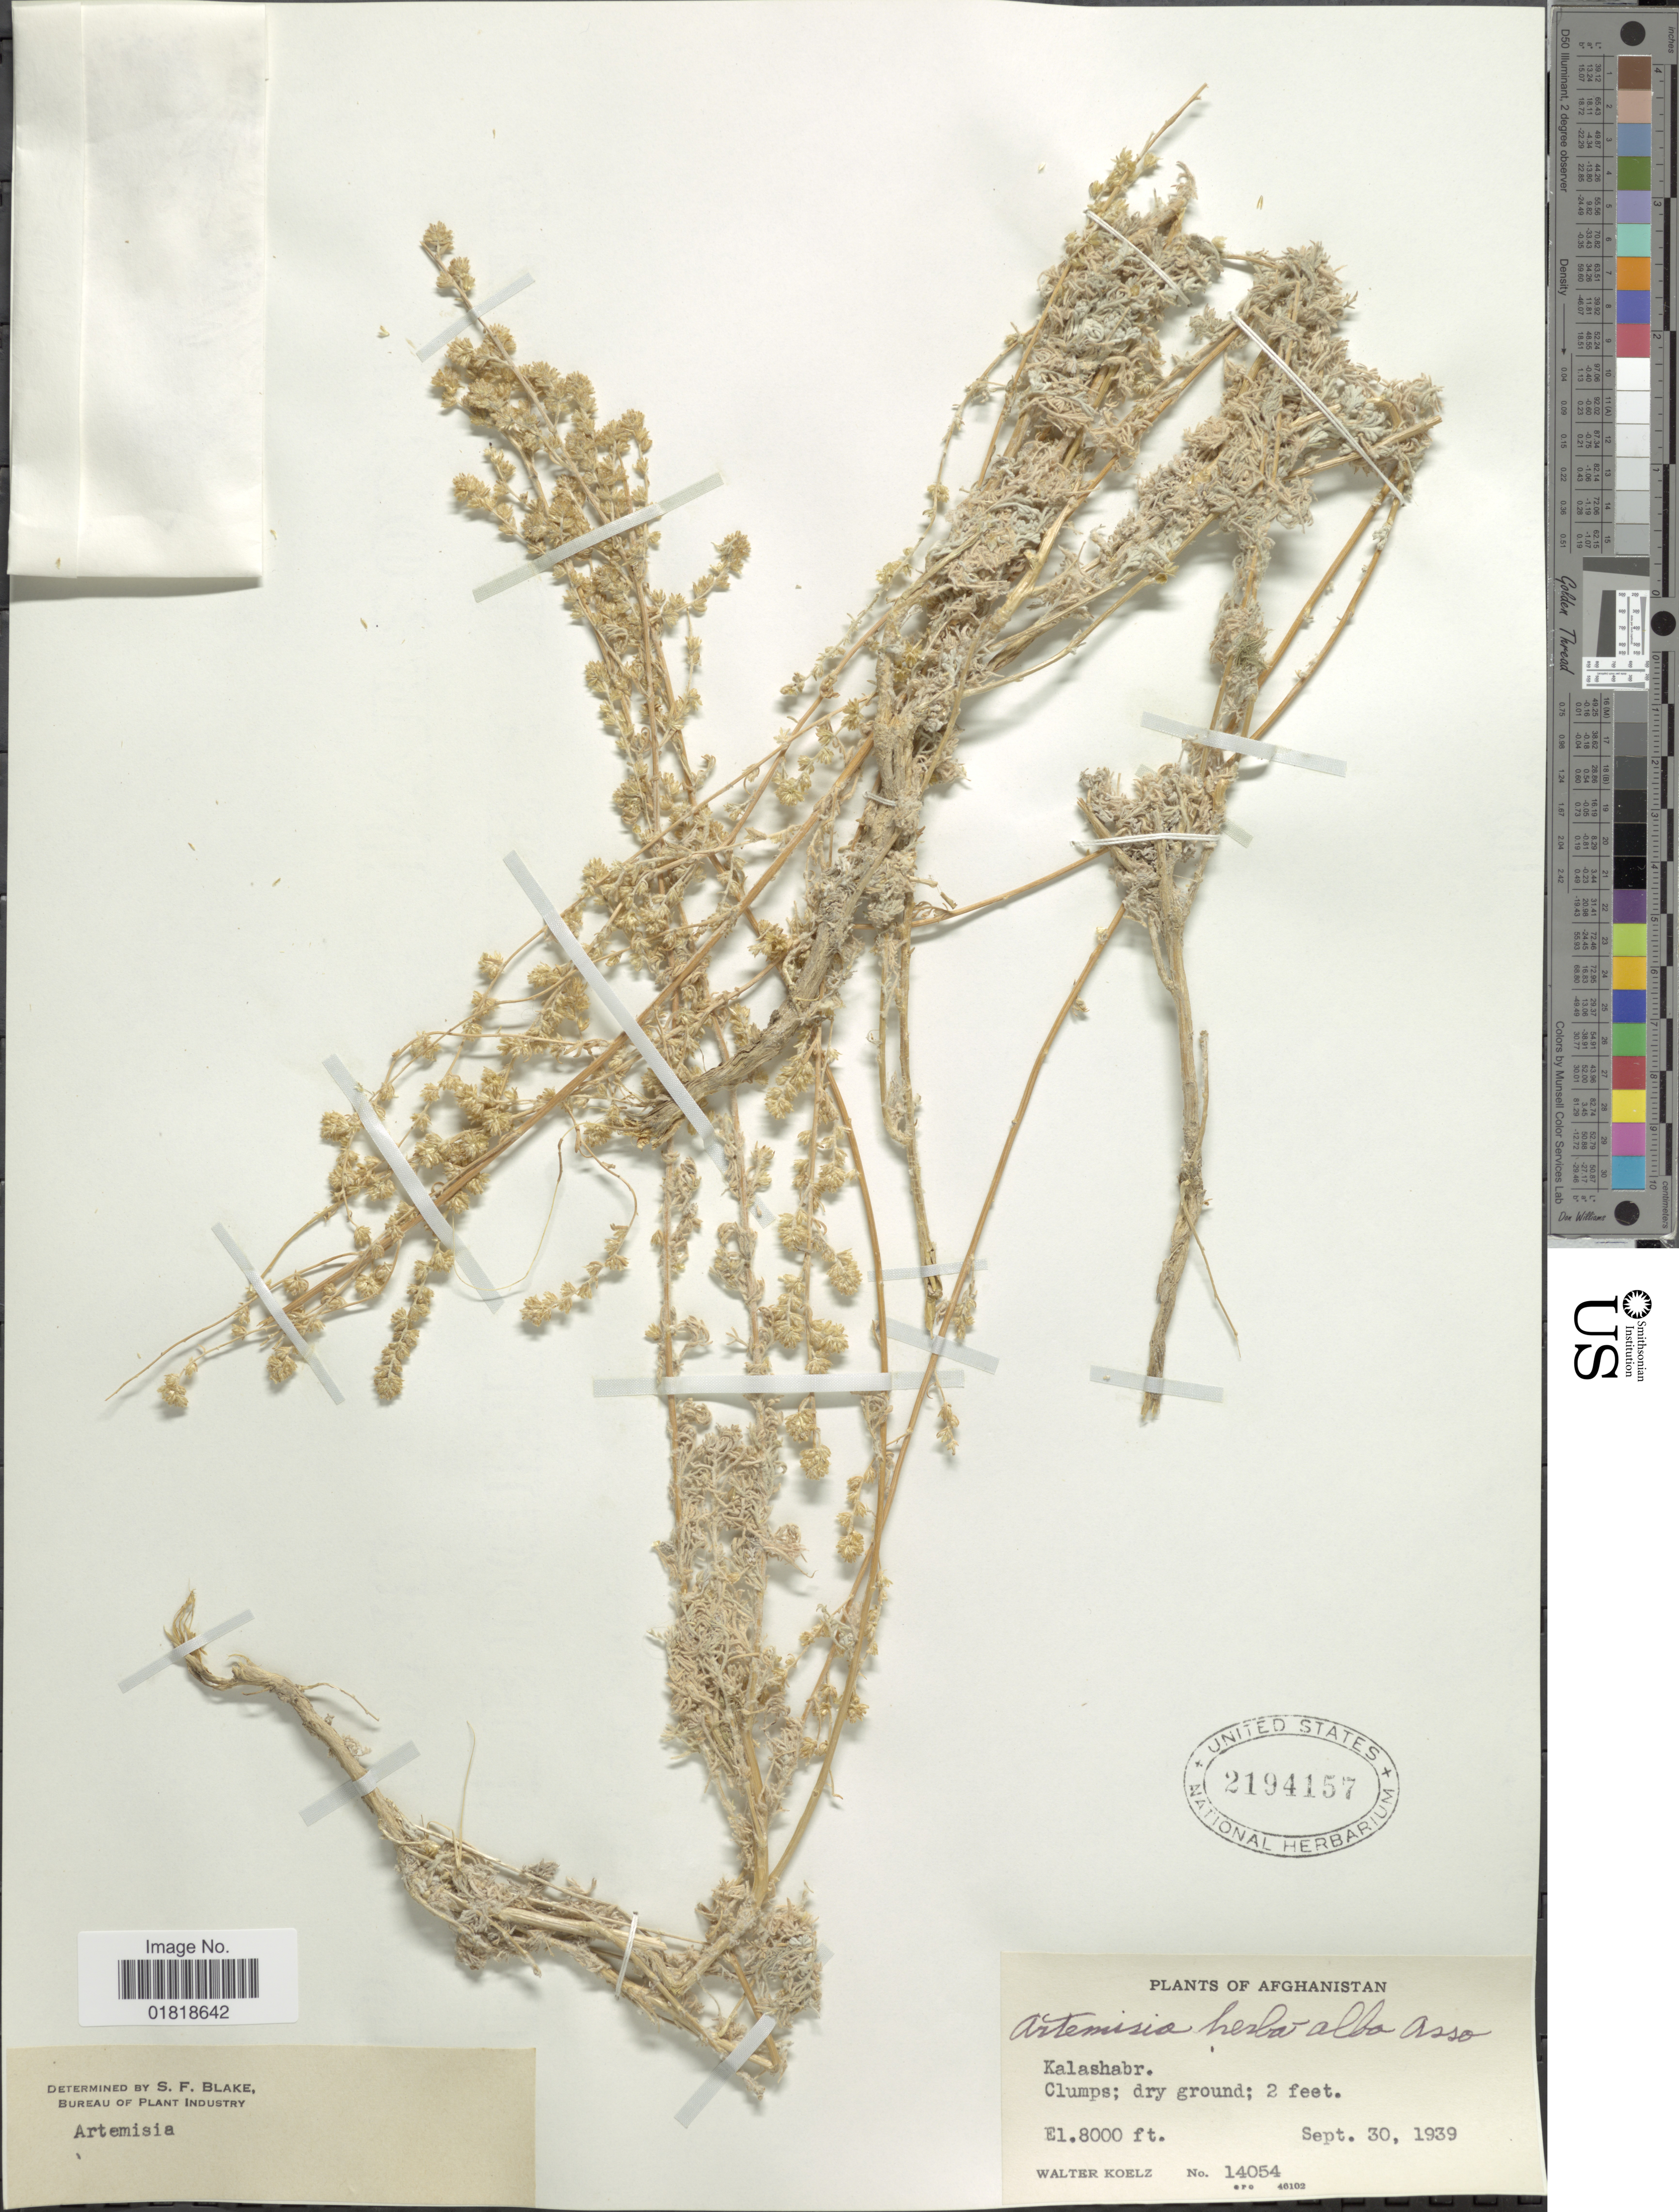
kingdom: Plantae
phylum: Tracheophyta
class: Magnoliopsida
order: Asterales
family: Asteraceae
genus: Artemisia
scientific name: Artemisia herba-alba asso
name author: Asso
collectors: W. N. Koelz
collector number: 14054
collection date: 1939-09-30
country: Afghanistan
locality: Kalashabr, clumps, dry ground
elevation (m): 2438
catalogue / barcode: US 2194157